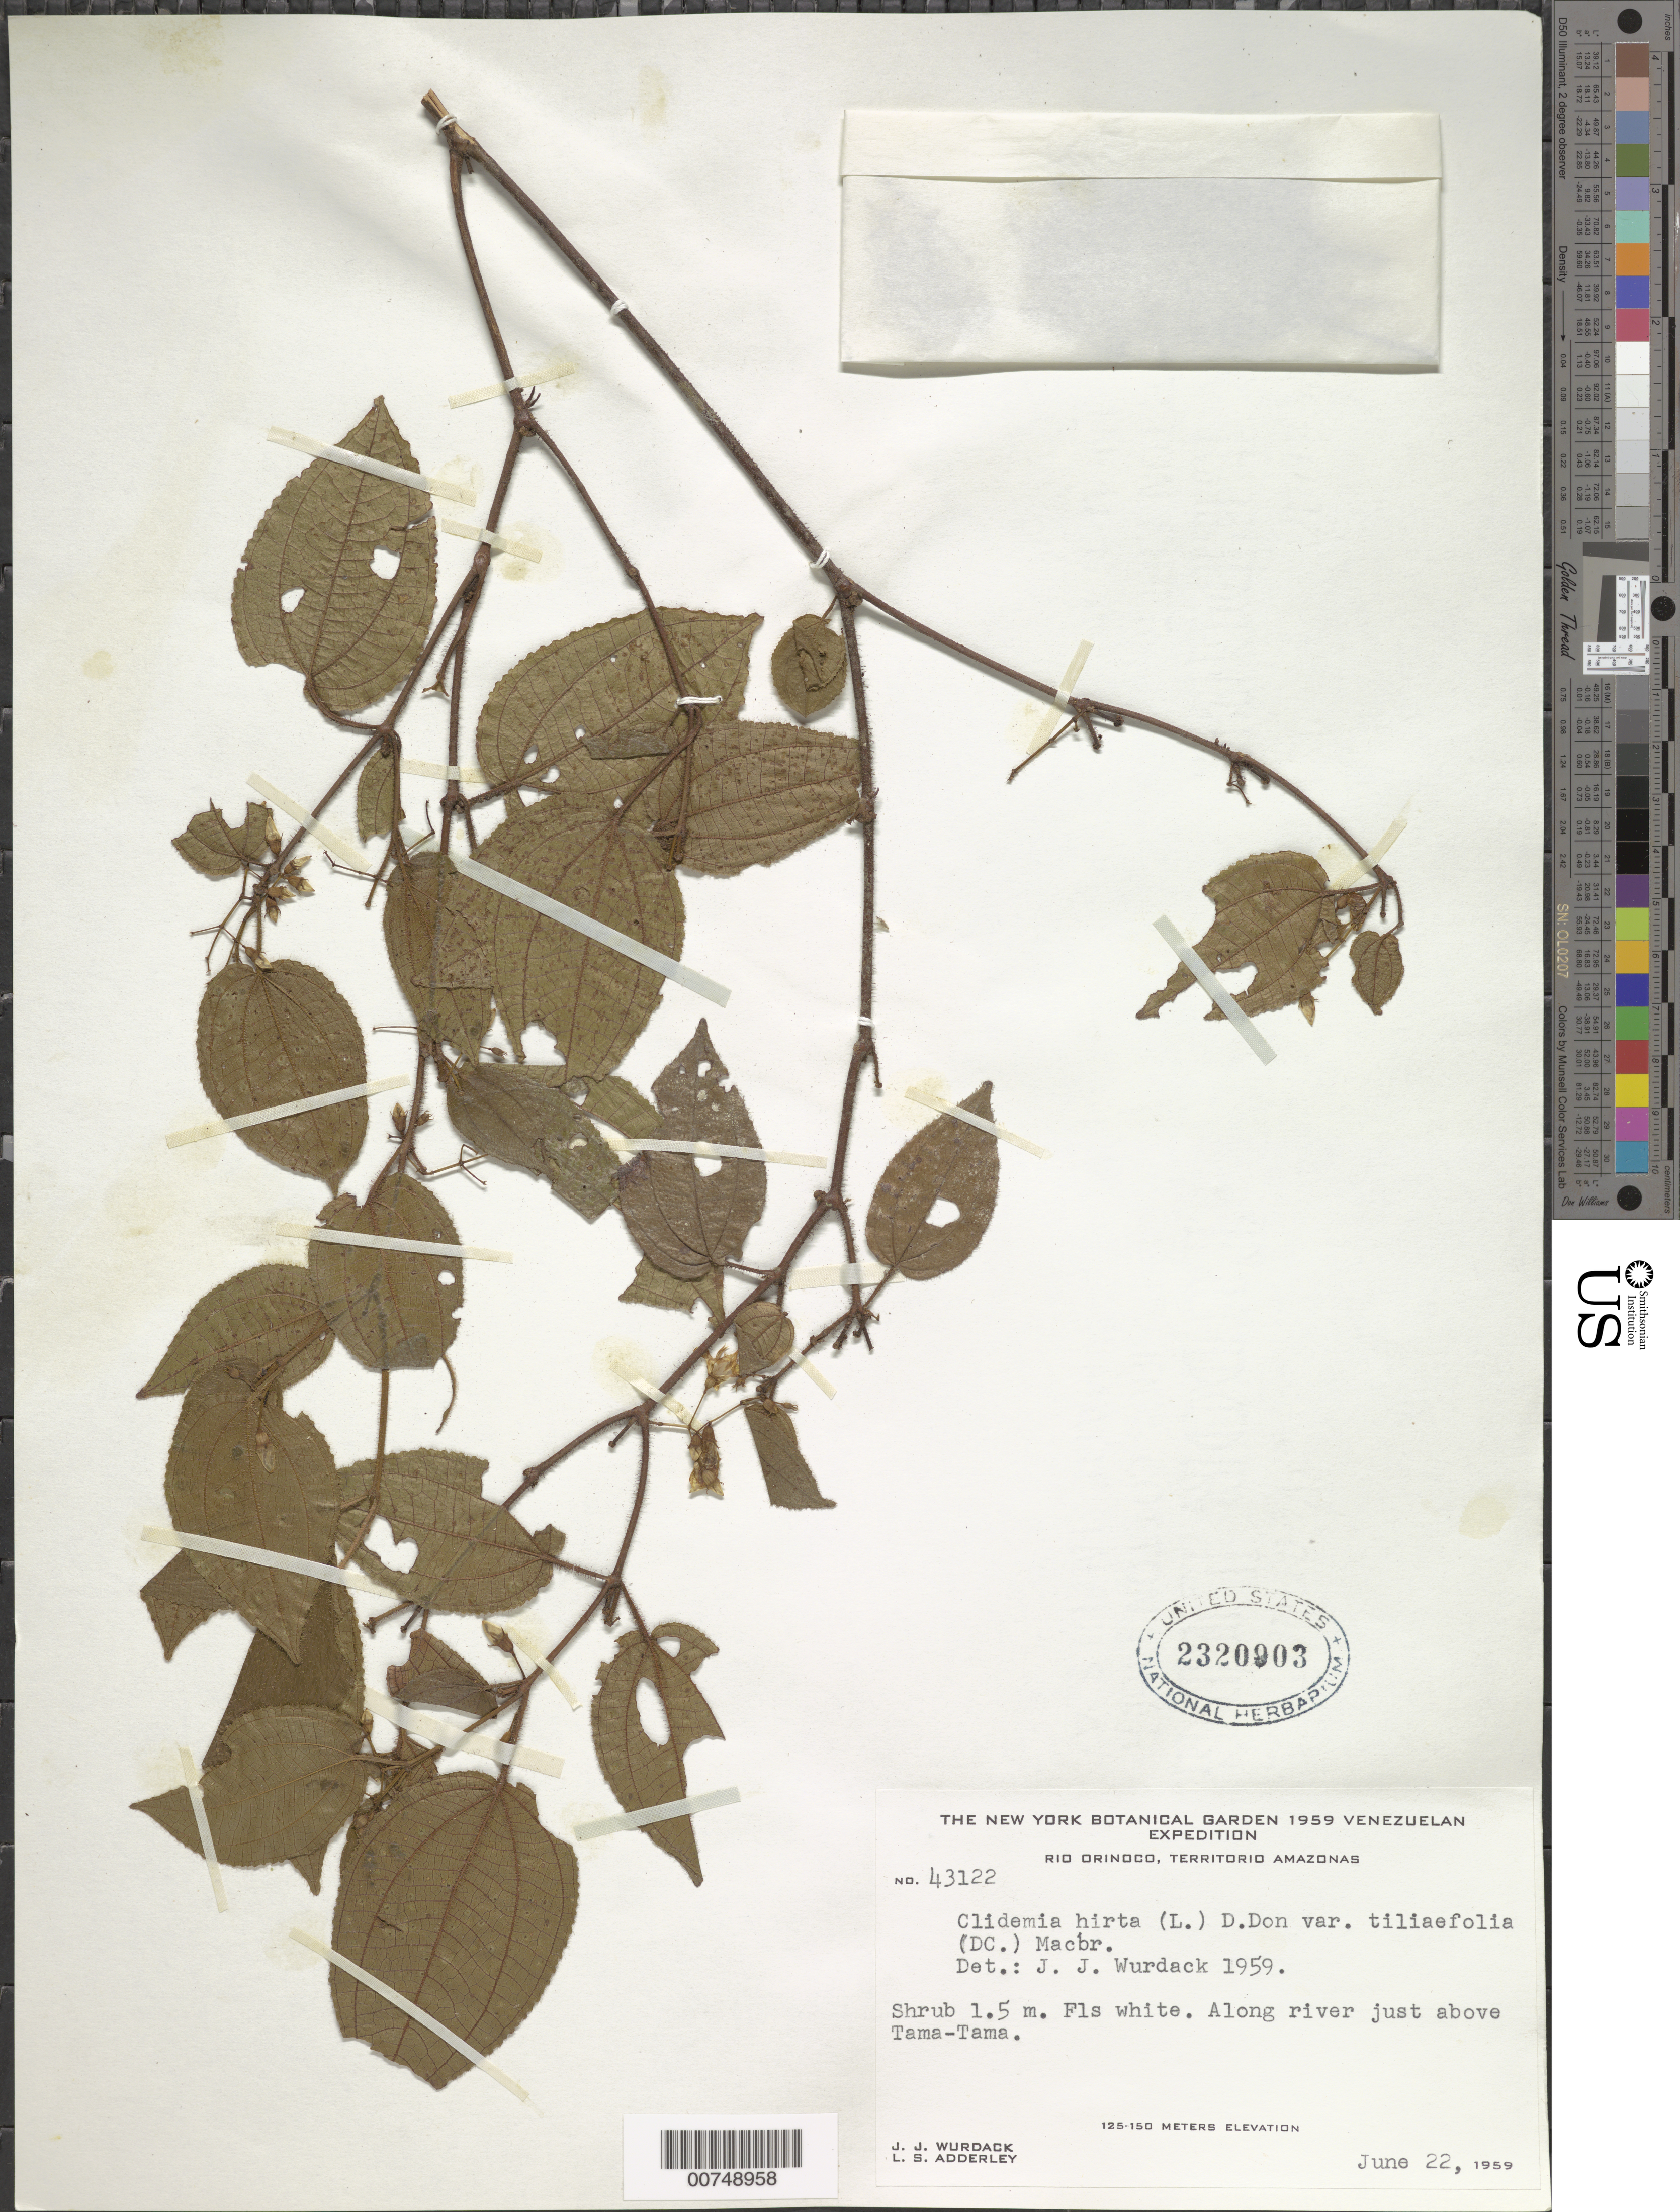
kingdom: Plantae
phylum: Tracheophyta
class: Magnoliopsida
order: Myrtales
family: Melastomataceae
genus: Clidemia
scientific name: Clidemia hirta var. tiliifolia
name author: (DC.) J.F. Macbr.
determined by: Wurdack, John J., (US), US (UNITED STATES)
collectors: J. J. Wurdack & L. S. Adderley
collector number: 43122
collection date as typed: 22-Jun-59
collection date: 1959-06-22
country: Venezuela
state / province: Amazonas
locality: Río Orinoco, Tama-Tama, just above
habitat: Along river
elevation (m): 125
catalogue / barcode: US 2320903